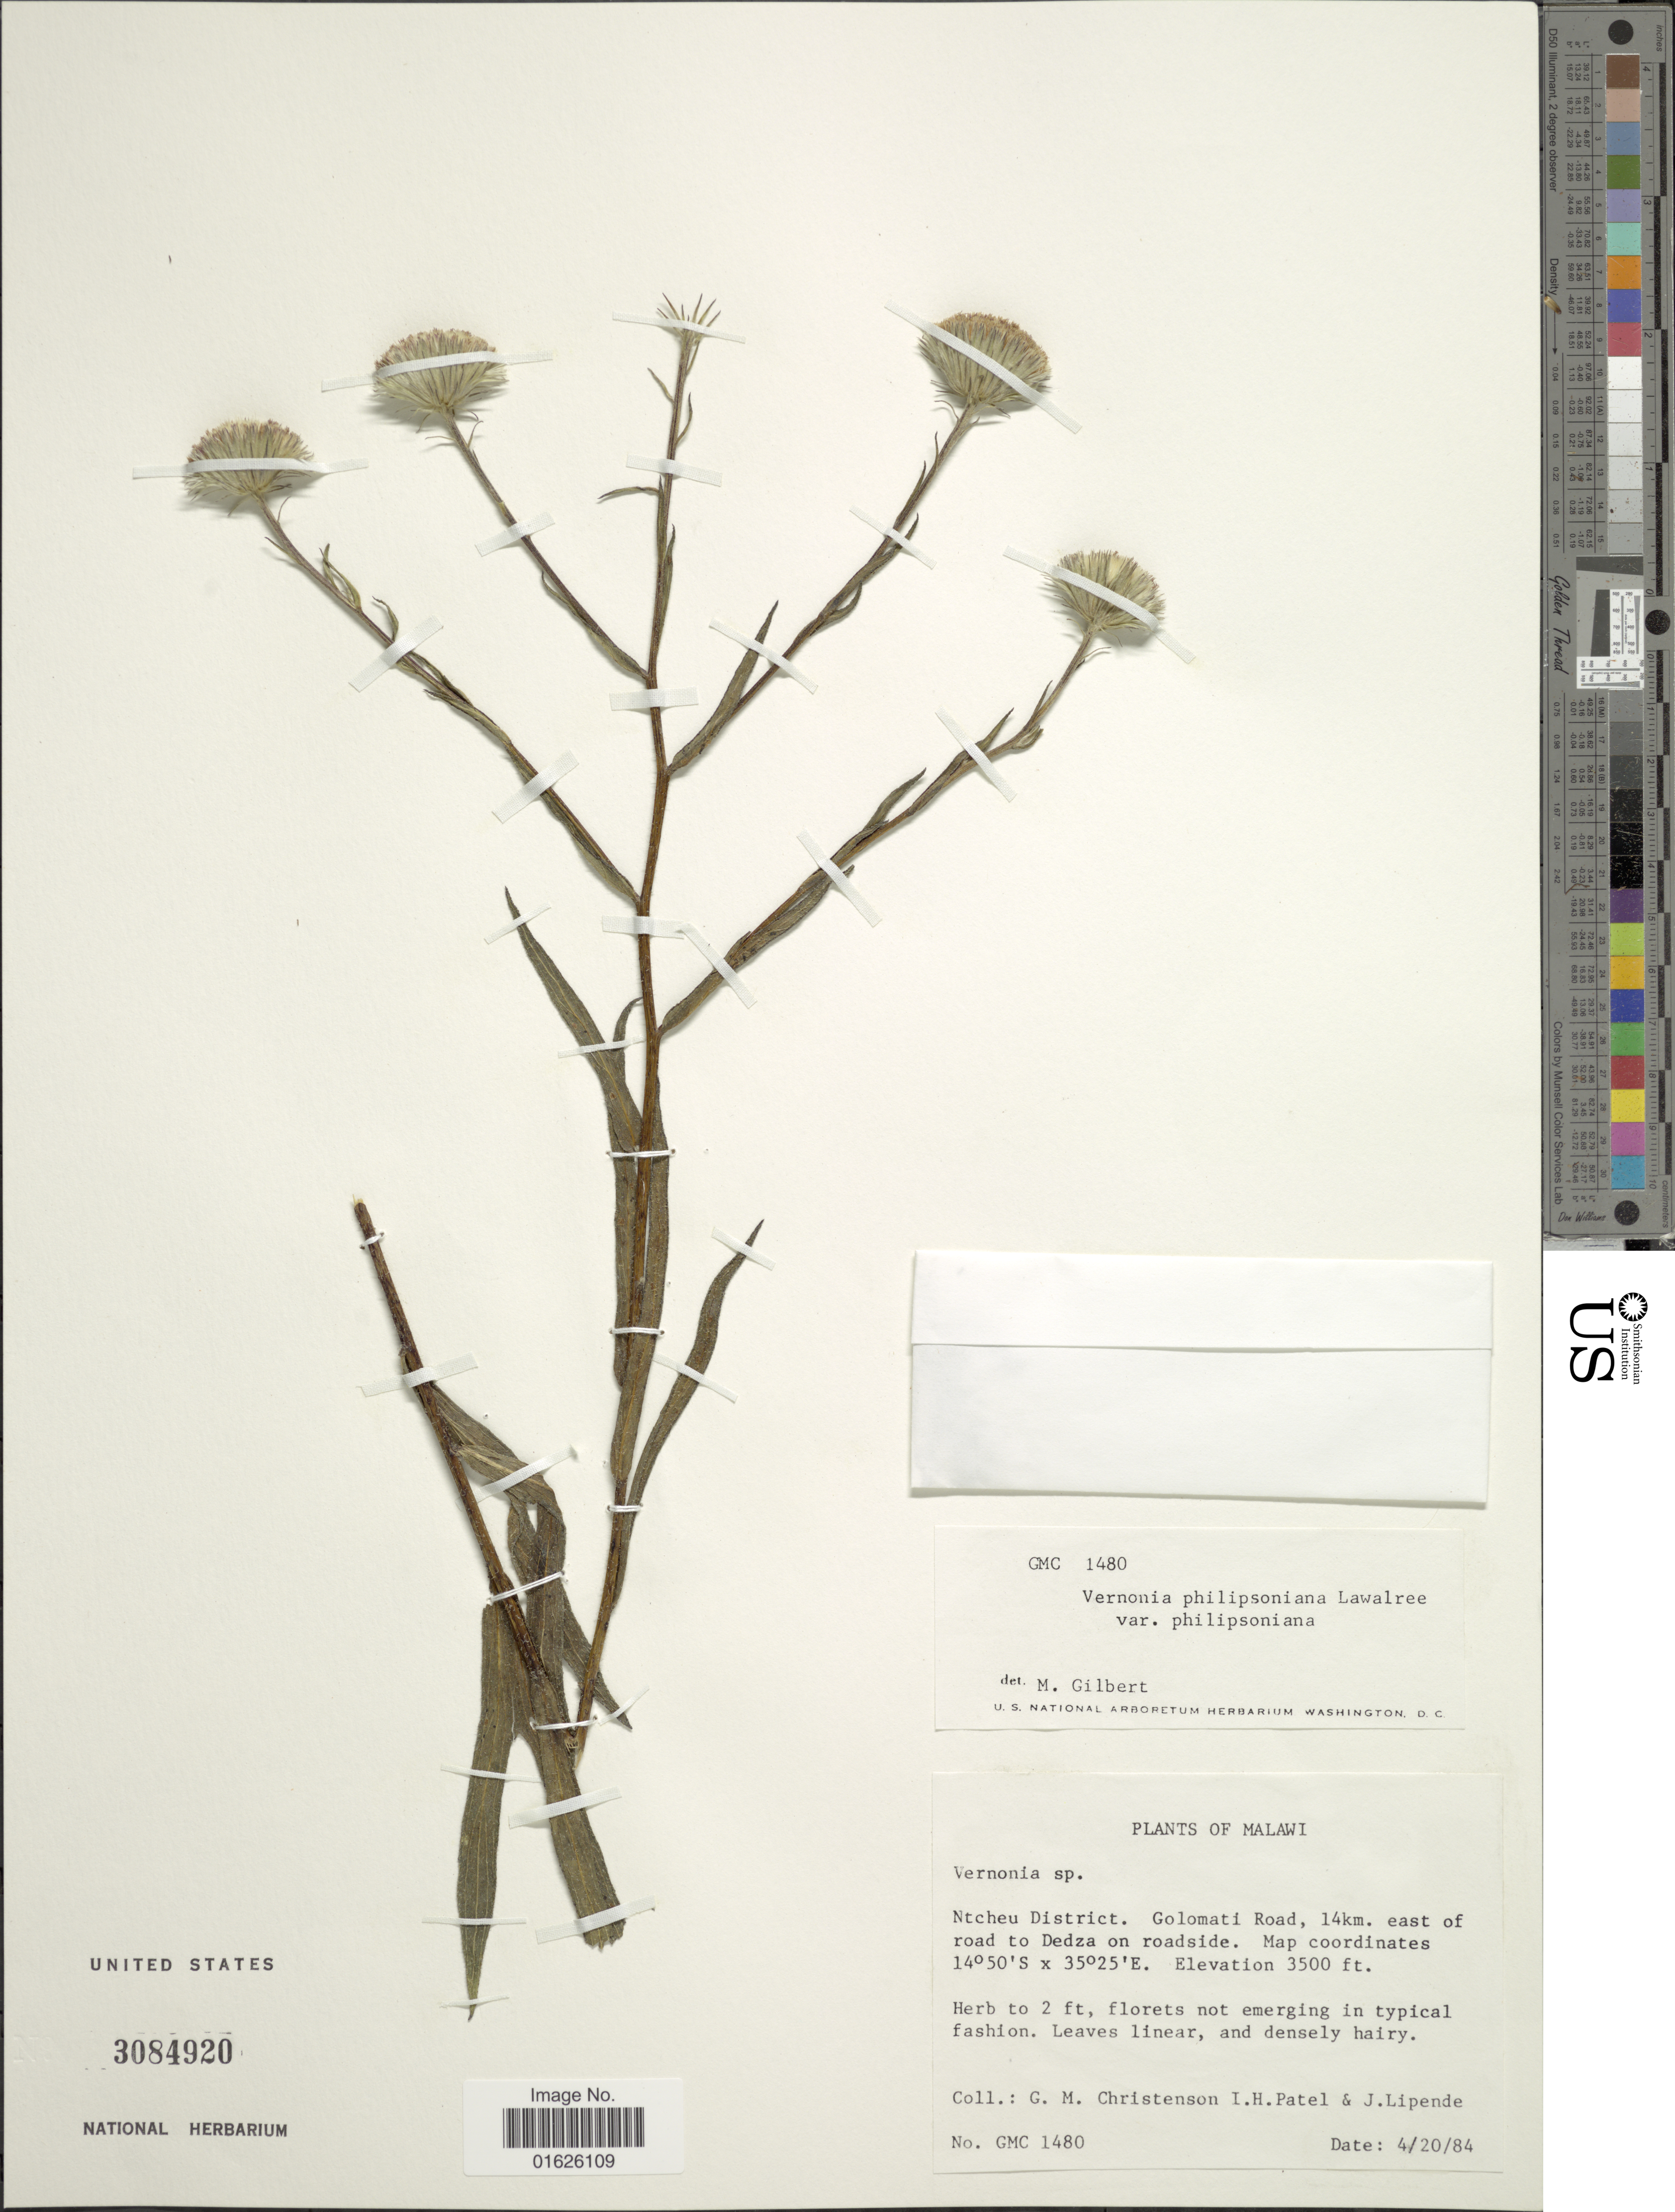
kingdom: Plantae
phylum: Tracheophyta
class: Magnoliopsida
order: Asterales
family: Asteraceae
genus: Vernoniastrum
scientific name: Vernoniastrum nestor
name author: (S. Moore) H. Rob.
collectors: G. Christenson, I. Patel & J. Lipende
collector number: GMC 1480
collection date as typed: Transcribed d/m/y: 20/4/84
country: Malawi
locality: Ntcheu District, Golomati road, 14 km east of road to Dedza on roadside.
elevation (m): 1067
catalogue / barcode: US 3084920